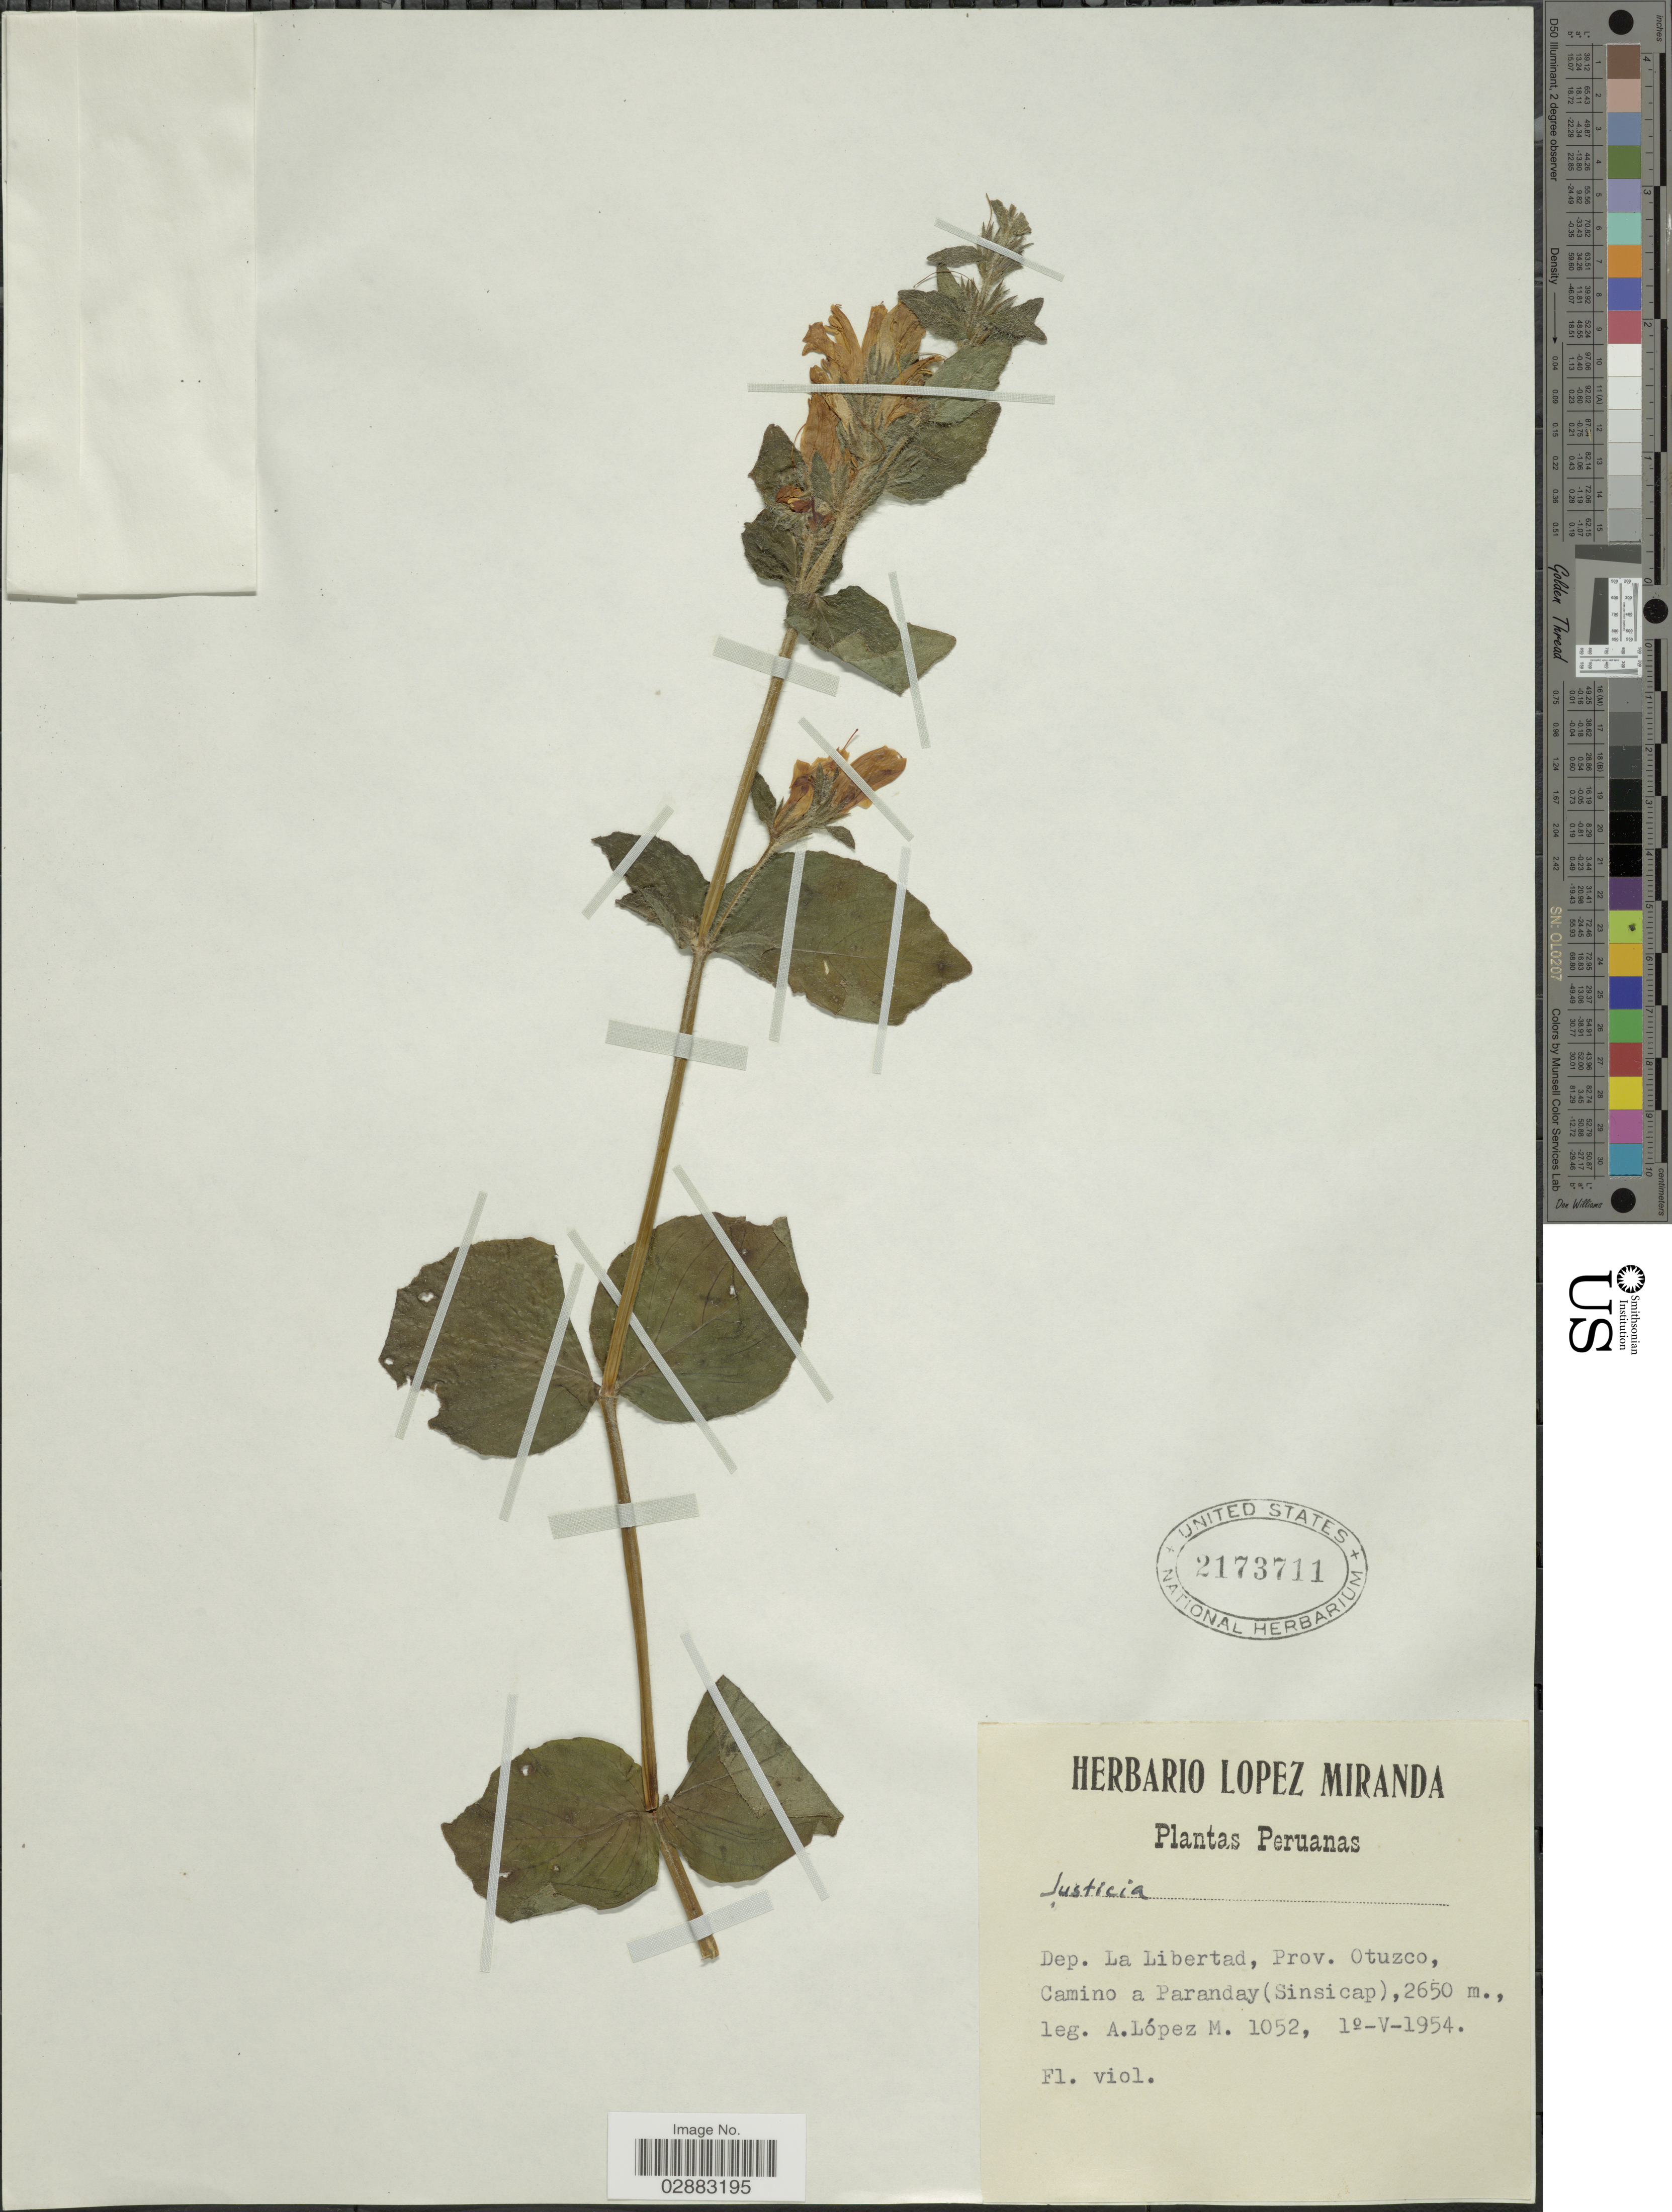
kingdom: Plantae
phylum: Tracheophyta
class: Magnoliopsida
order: Lamiales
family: Acanthaceae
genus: Justicia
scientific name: Justicia sessilifolia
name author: (Lindau) Wassh.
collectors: A. López M.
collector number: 1052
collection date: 1954-05-01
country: Peru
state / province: La Libertad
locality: Dep. La Libertad, Prov. Otuzco, Camino a Paranday (Sinsicap).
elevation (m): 2650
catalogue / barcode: US 2173711